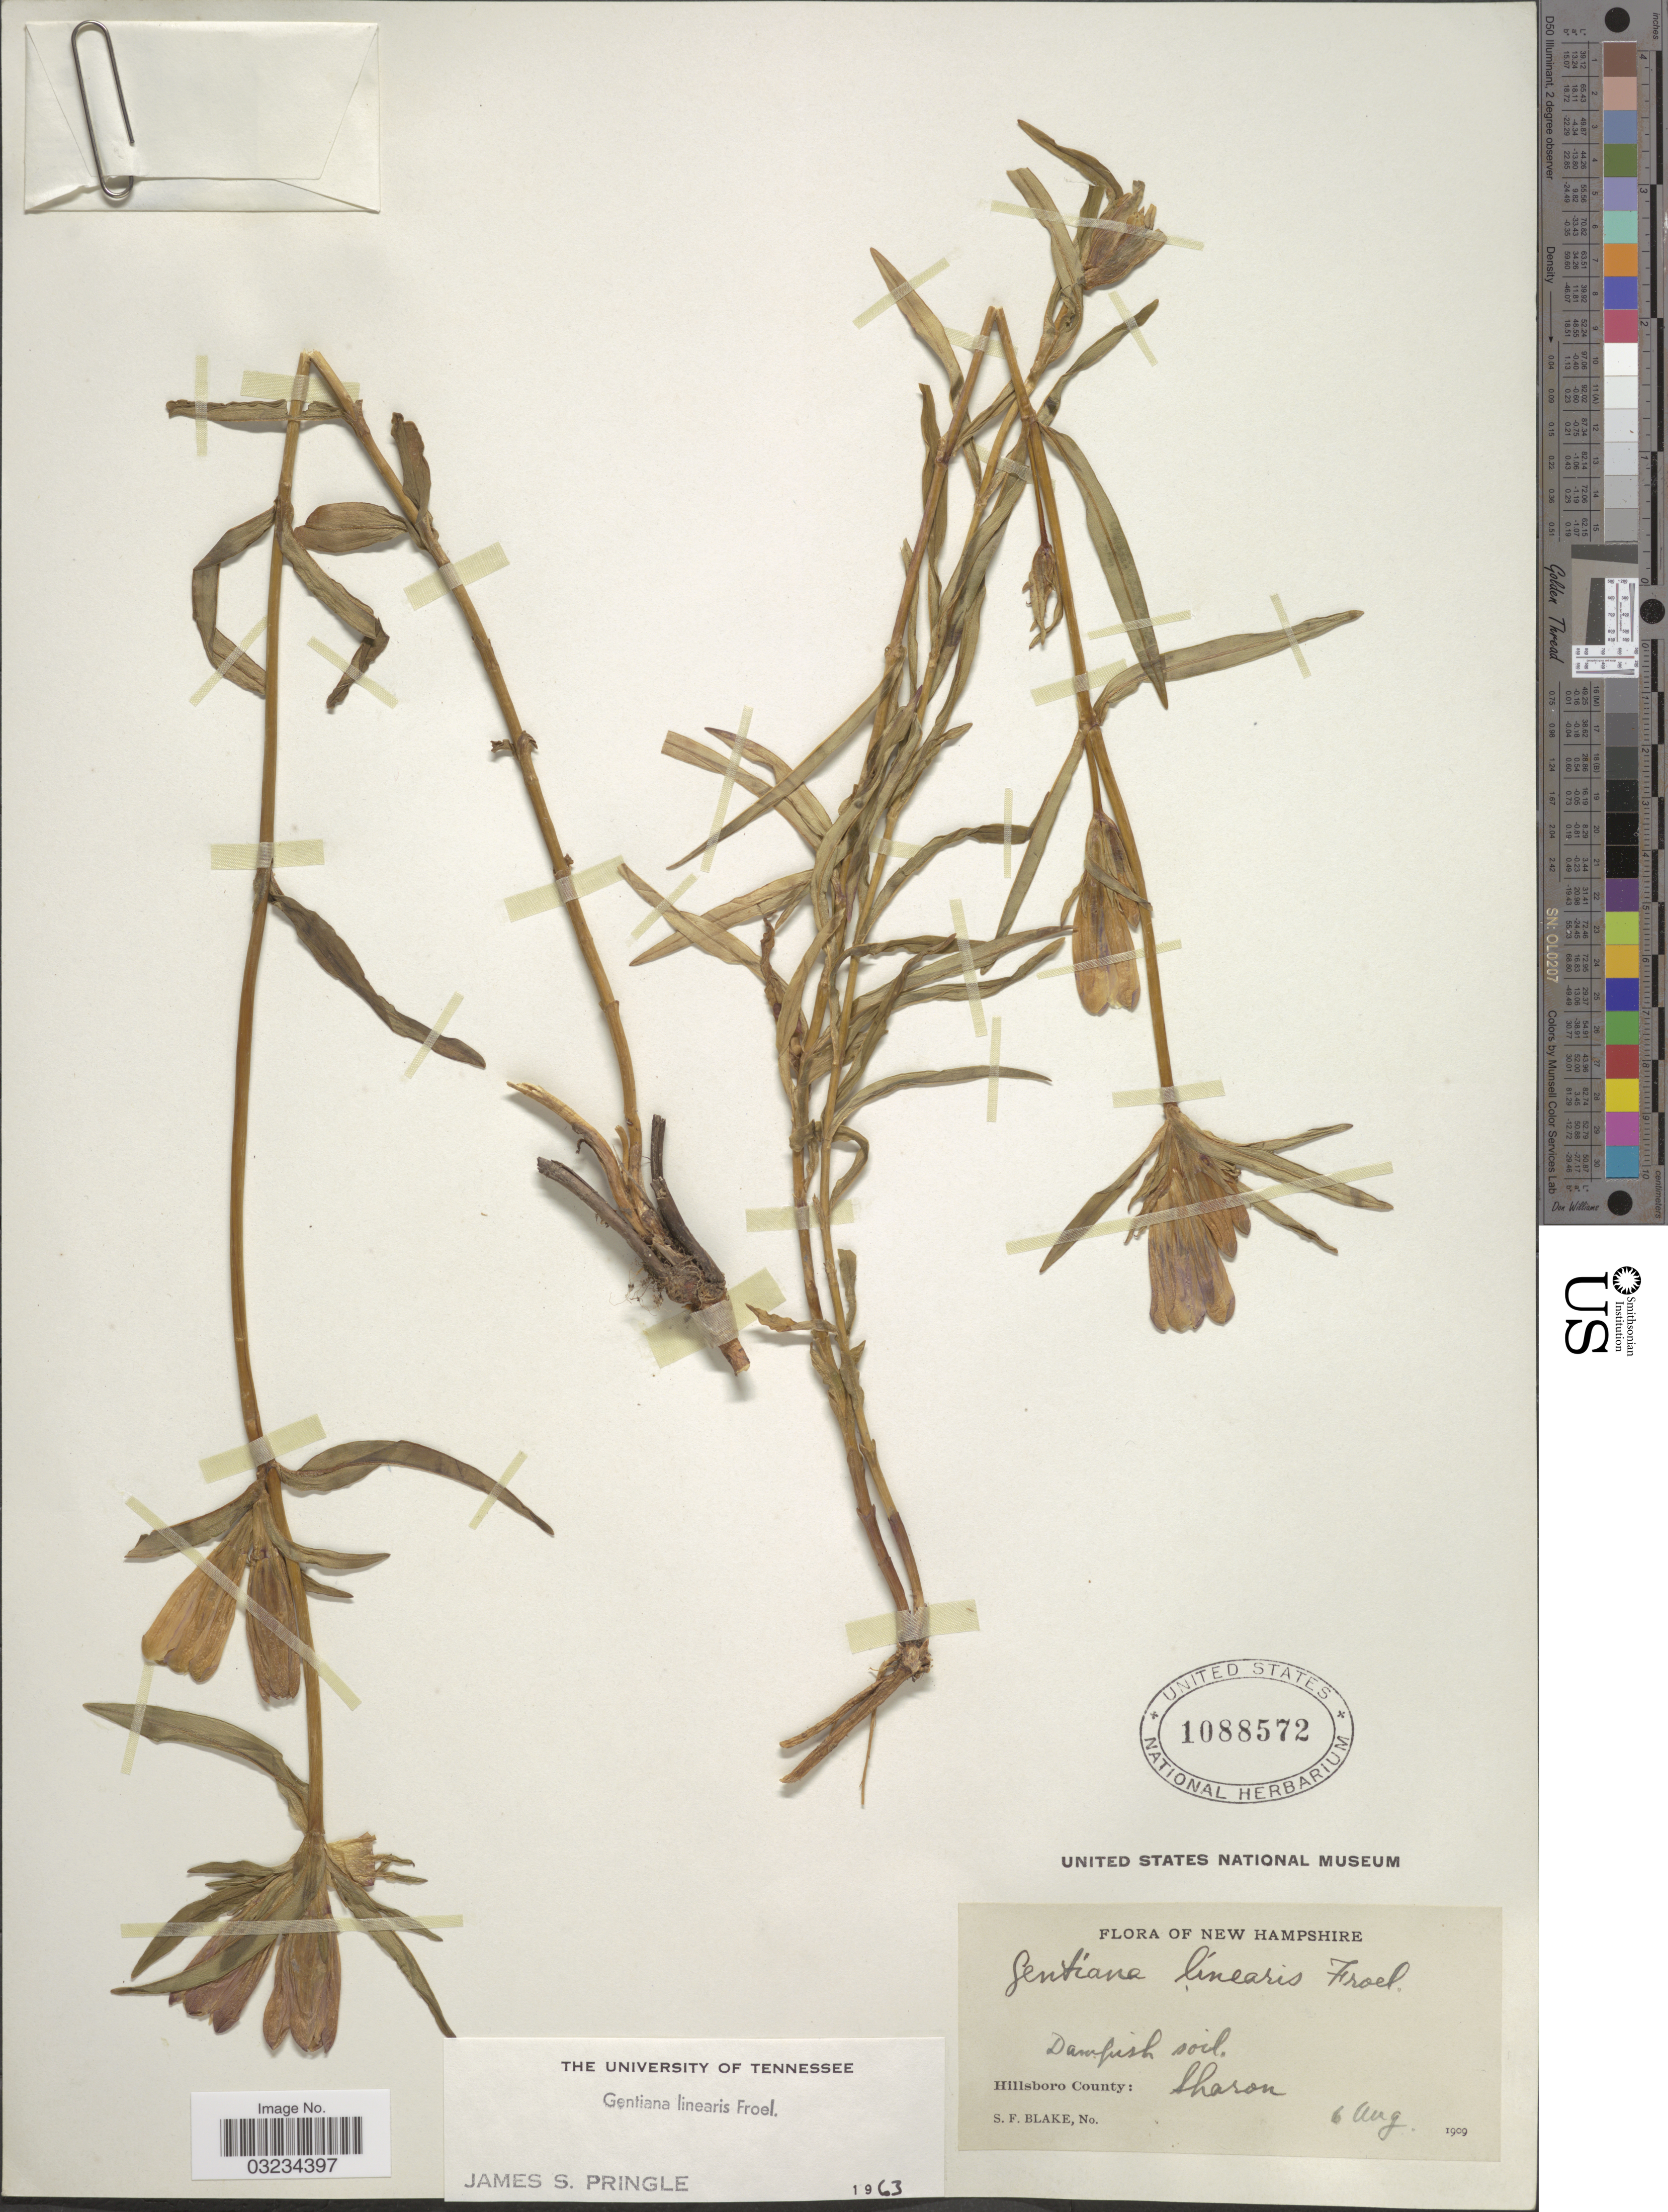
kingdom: Plantae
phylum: Tracheophyta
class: Magnoliopsida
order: Gentianales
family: Gentianaceae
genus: Gentiana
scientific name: Gentiana linearis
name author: Froel.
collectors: S. Blake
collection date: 1909-08-06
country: United States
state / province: New Hampshire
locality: Hillsboro County: Sharon.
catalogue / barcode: US 1088572